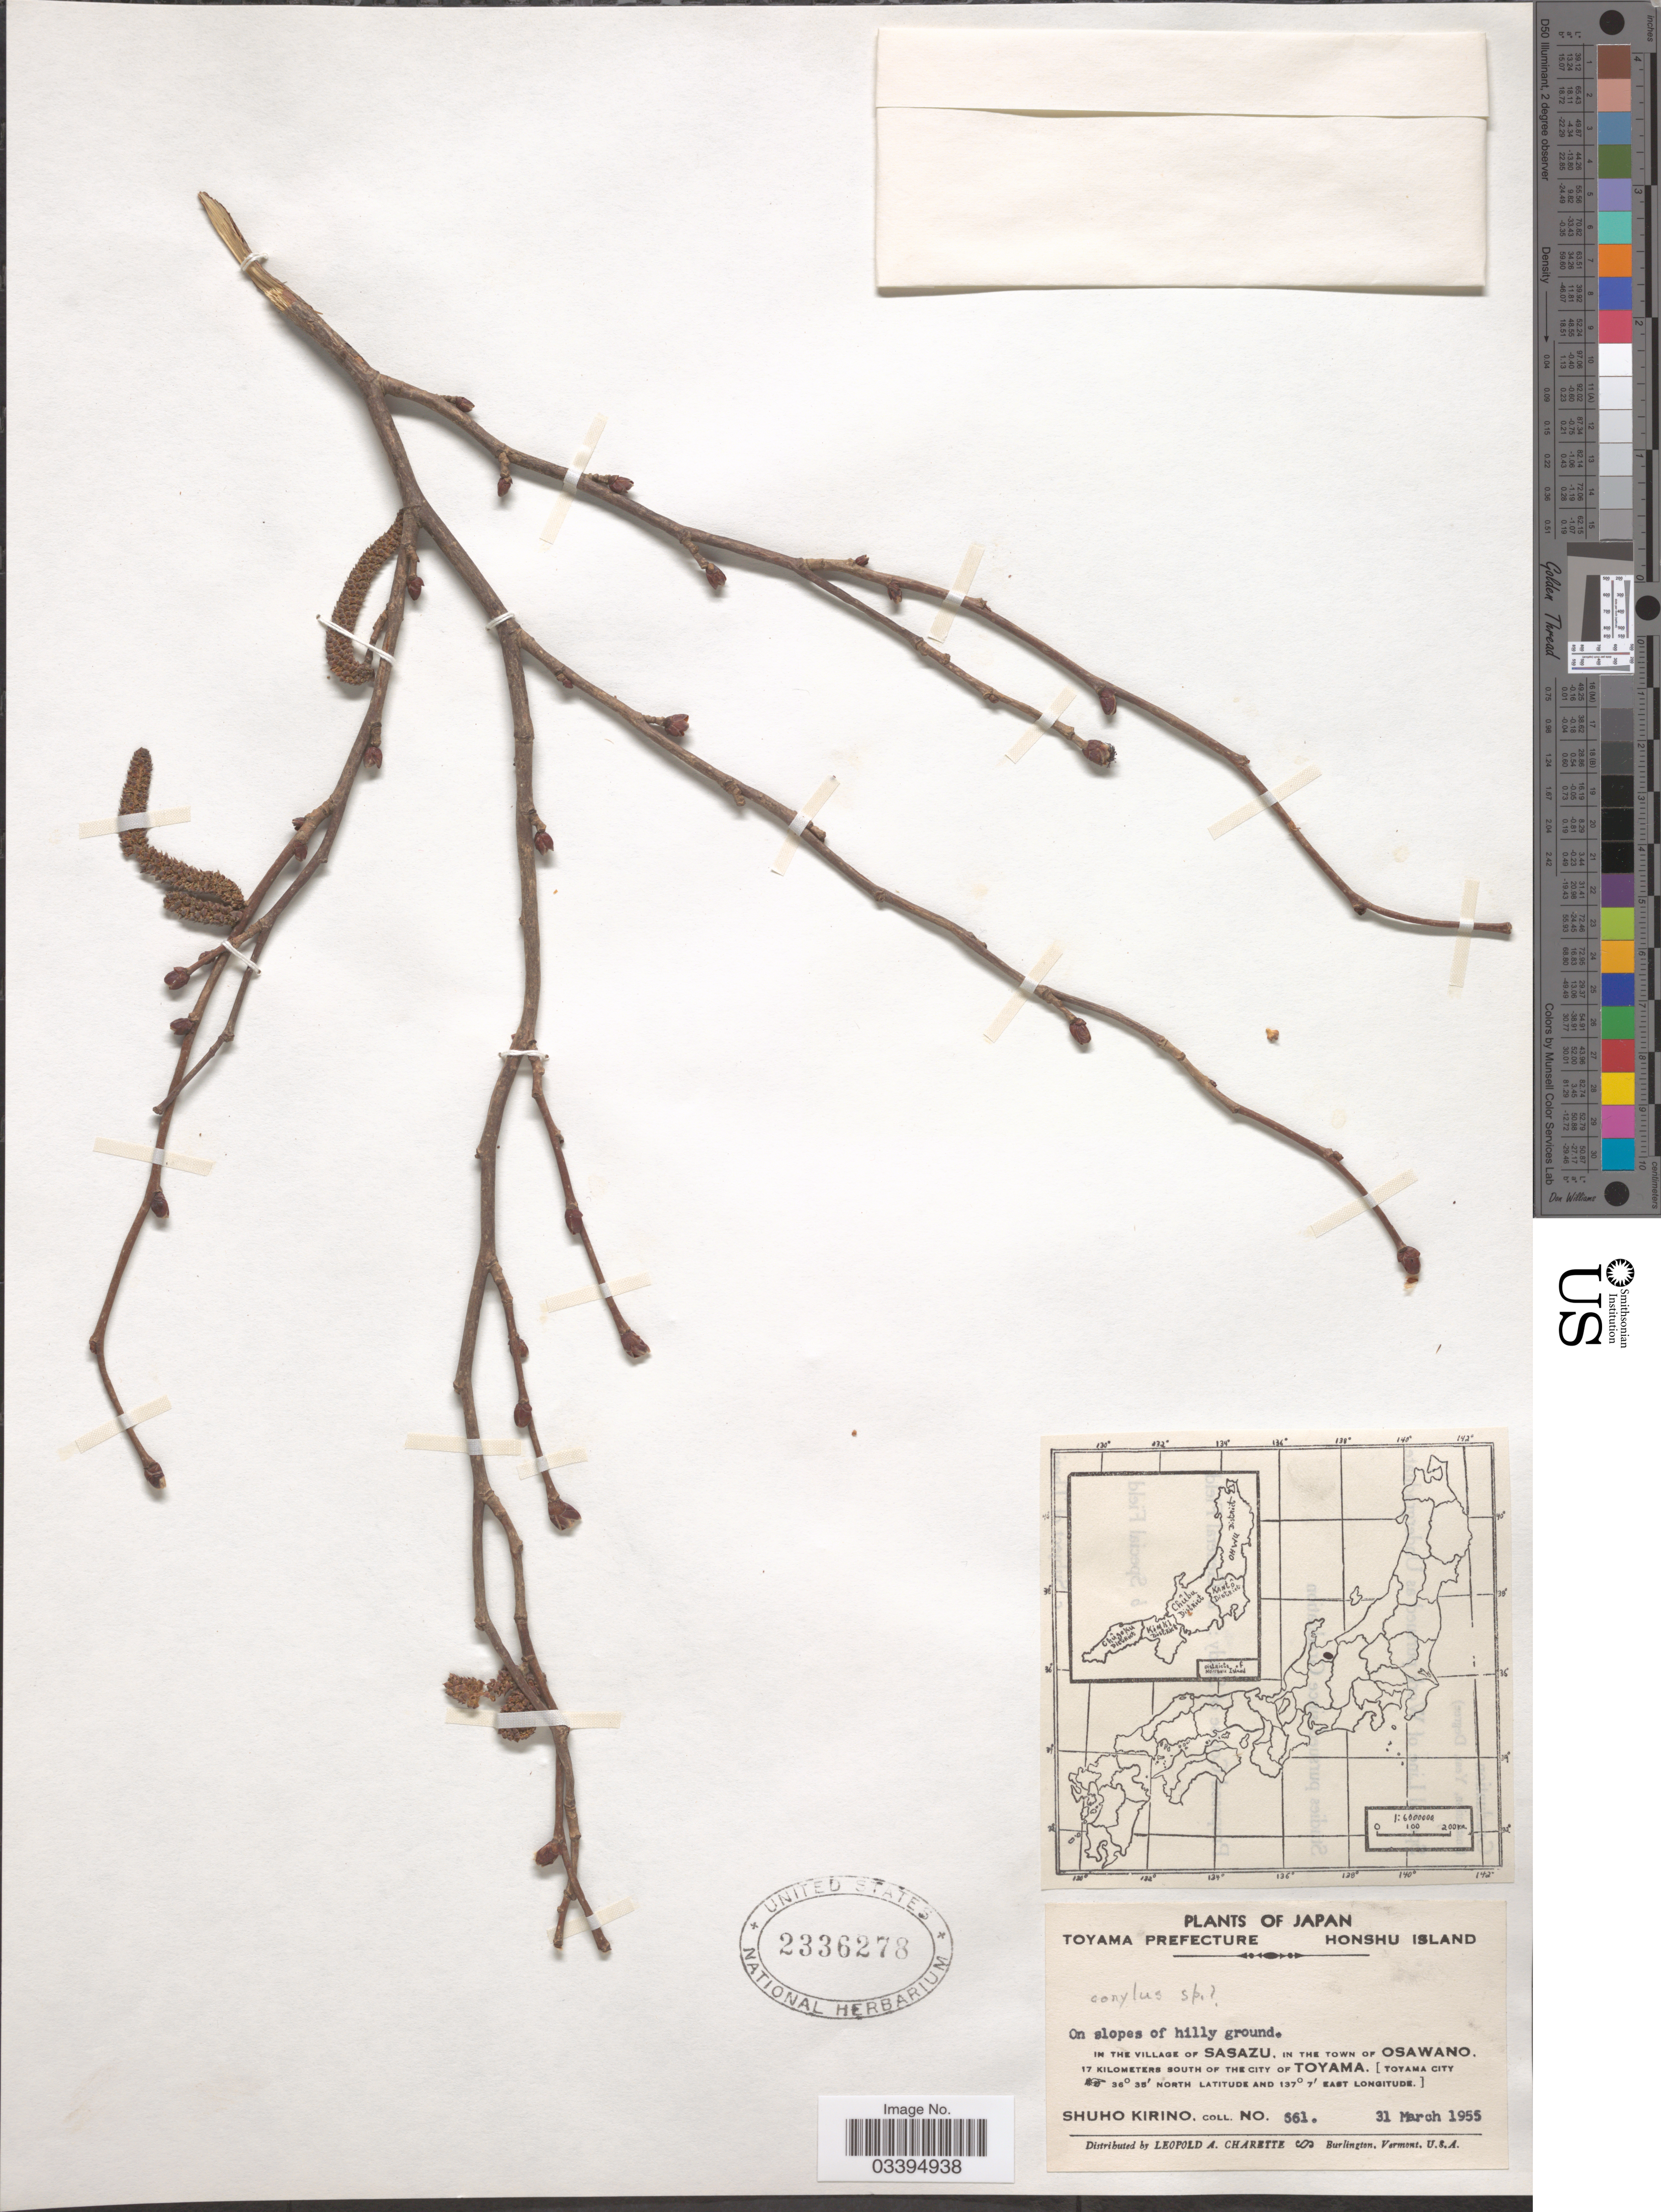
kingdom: Plantae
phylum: Tracheophyta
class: Magnoliopsida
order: Fagales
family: Betulaceae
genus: Corylus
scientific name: Corylus sp.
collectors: S. Kirino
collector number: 561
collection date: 1955-03-31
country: Japan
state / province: Toyama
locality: Toyama Prefecture. Honshu Island. On slopes of hilly ground. In the village of Sasazu, in the town of Osawano. 17 kilometers south of the city of Toyama. [Toyama City].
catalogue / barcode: US 2336278